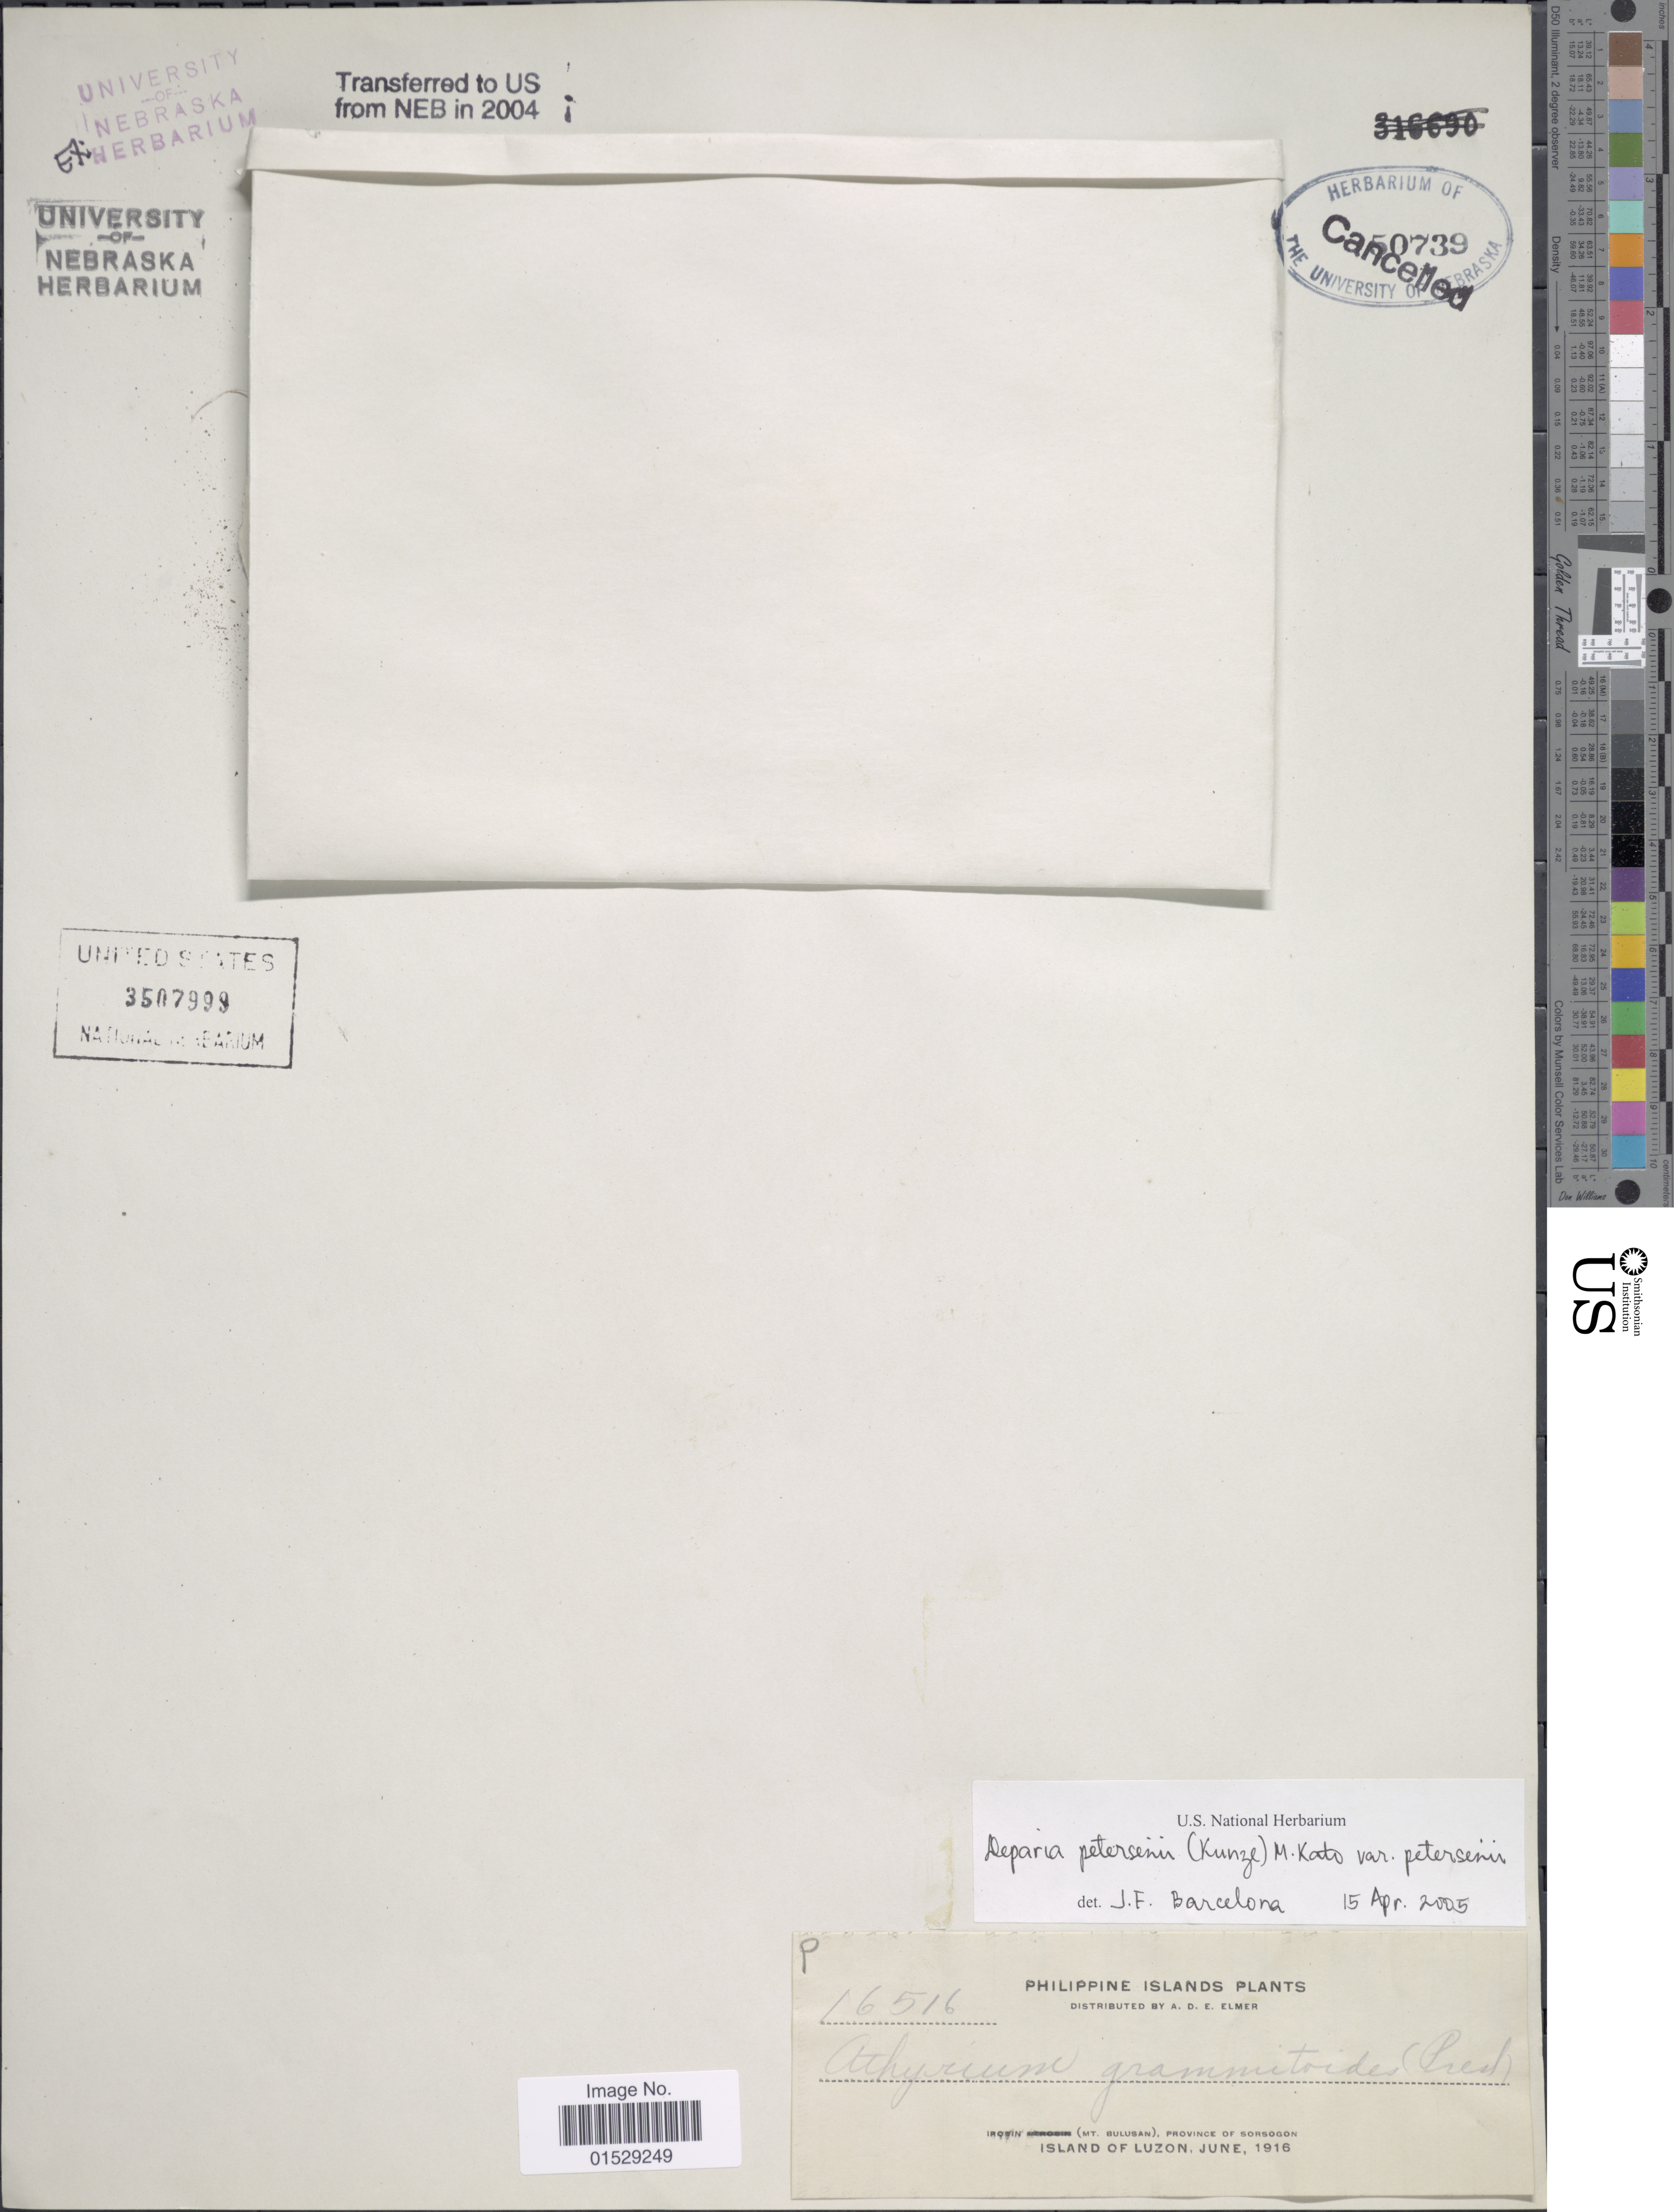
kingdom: Plantae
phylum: Tracheophyta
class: Polypodiopsida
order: Polypodiales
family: Athyriaceae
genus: Deparia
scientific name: Deparia petersenii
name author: (Kunze) M. Kato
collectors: A. D. E. Elmer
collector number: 16516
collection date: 1916-06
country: Philippines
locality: Philippine Islands, Irosin (Mt. Bulusan), province of Sorsogon, Island of Luzon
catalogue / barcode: US 3507999